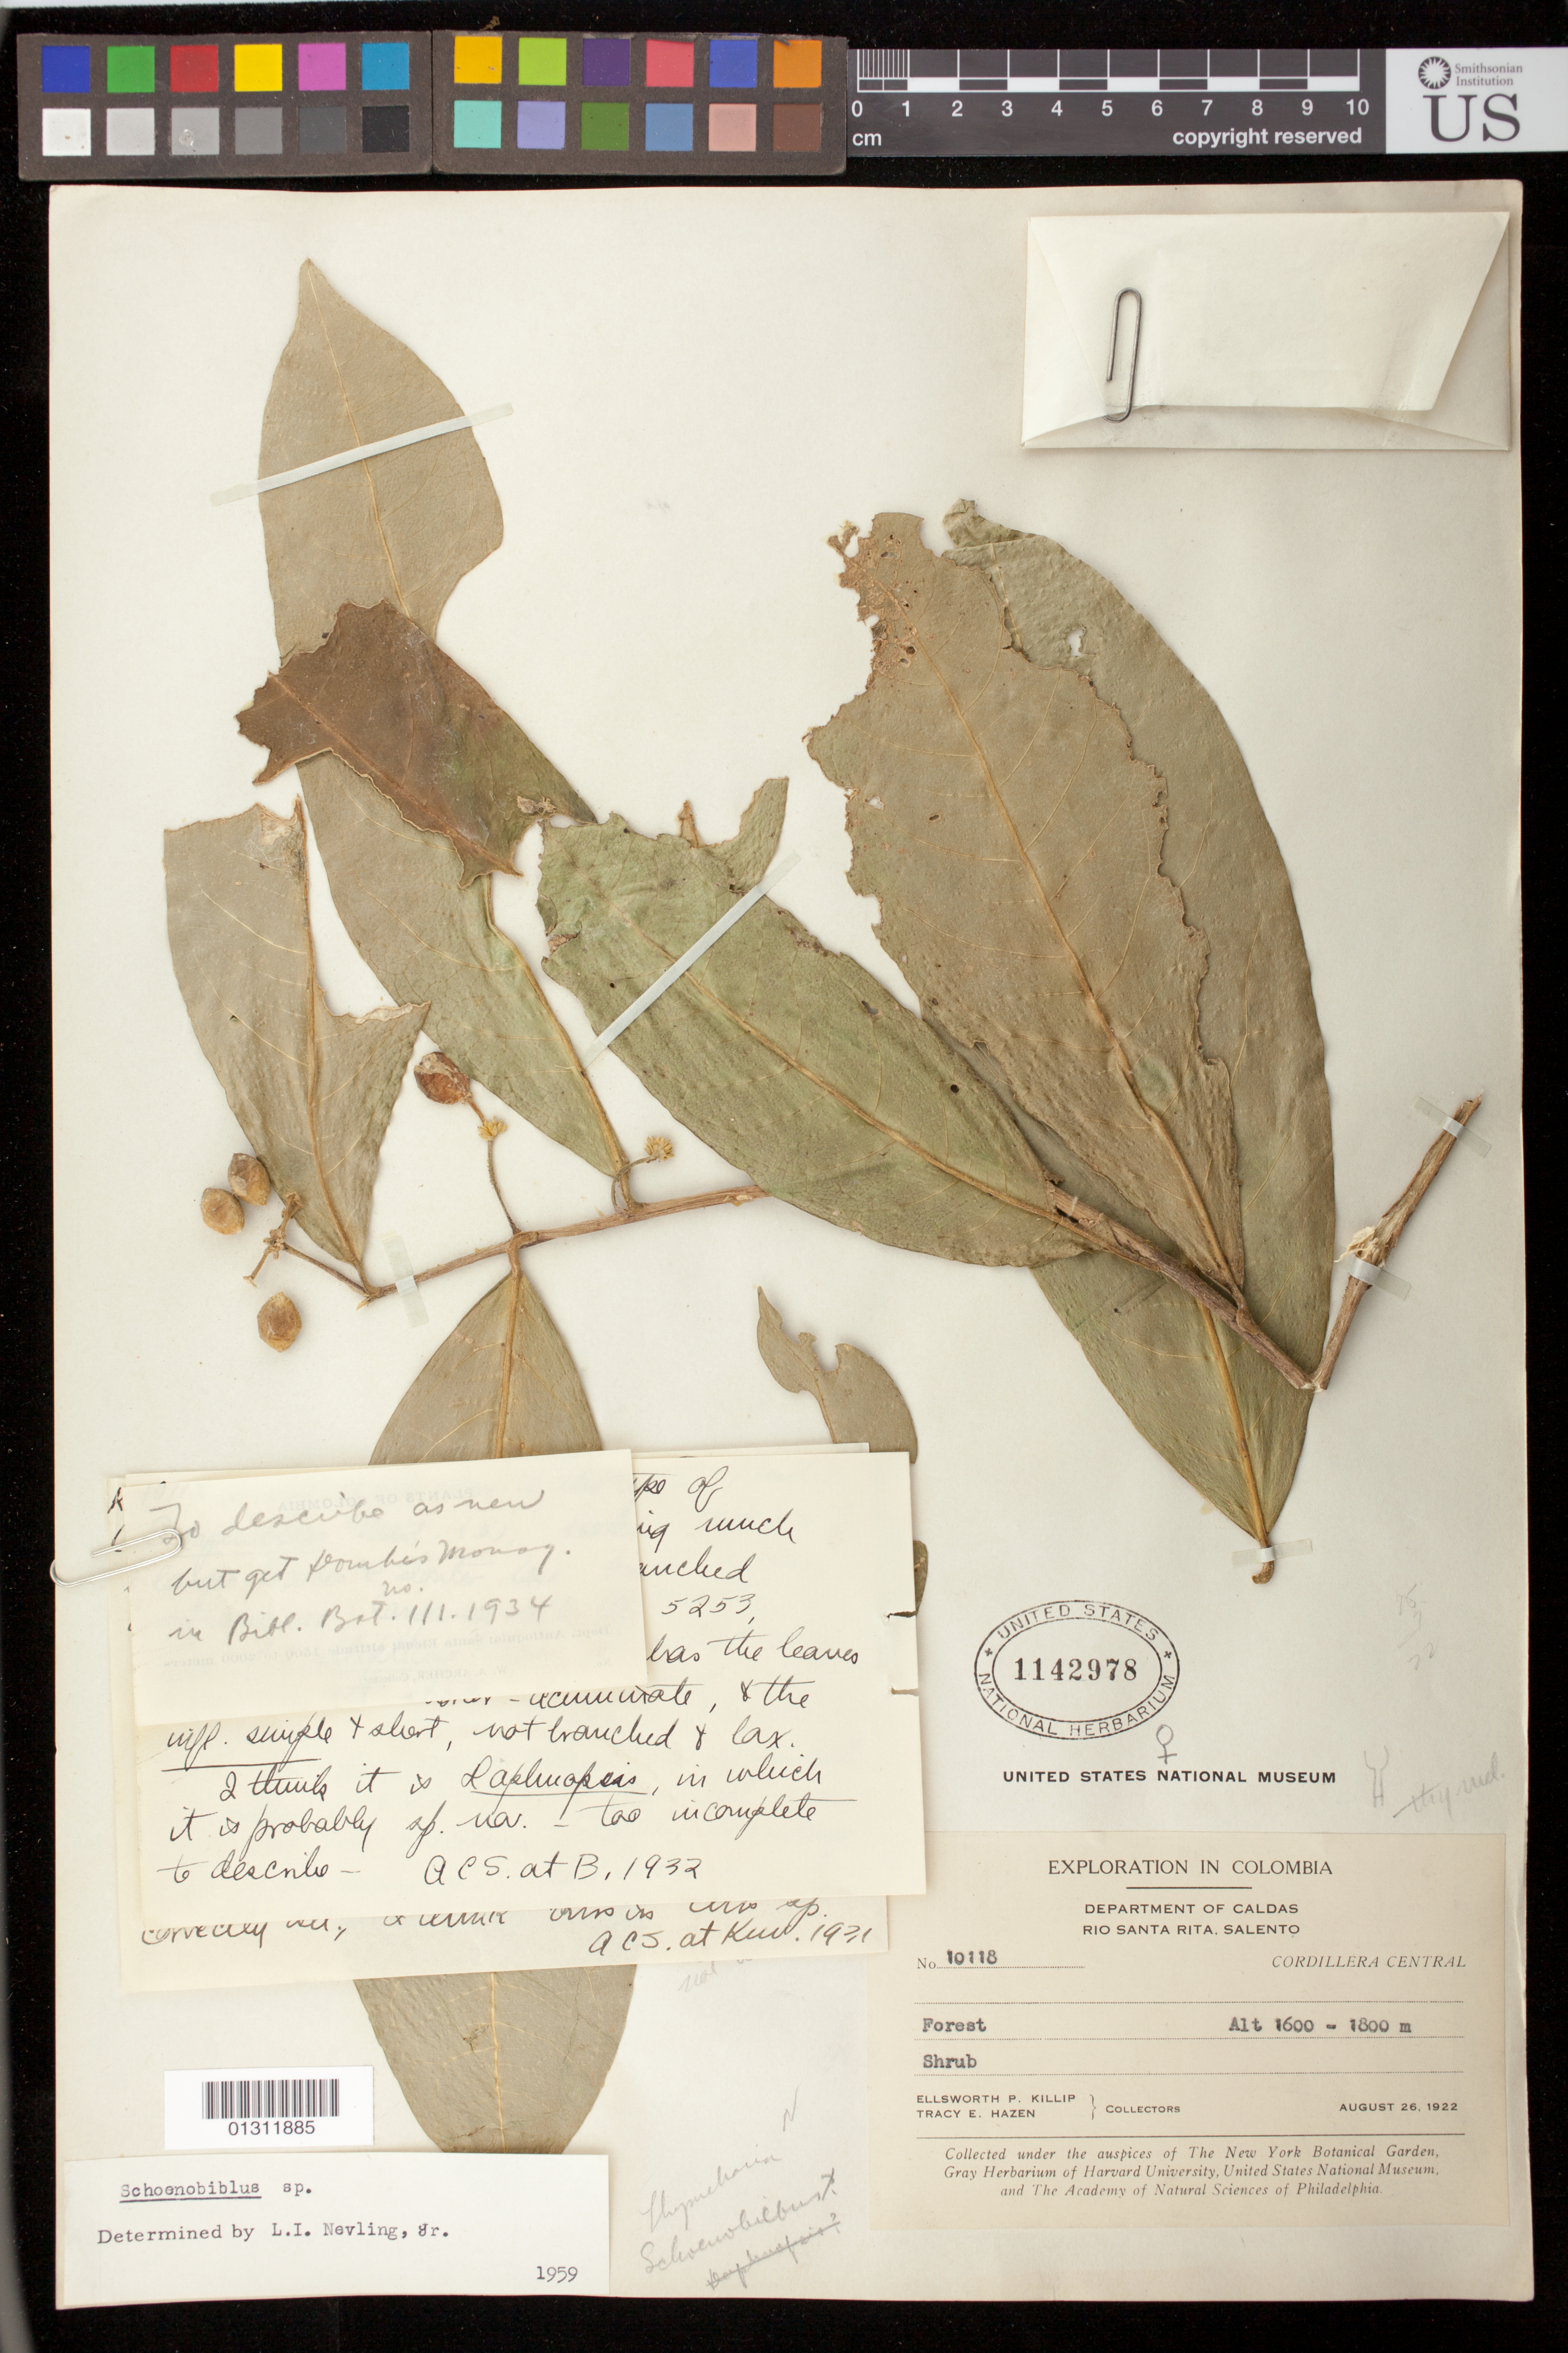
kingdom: Plantae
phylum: Tracheophyta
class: Magnoliopsida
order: Malvales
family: Thymelaeaceae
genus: Daphnopsis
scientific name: Daphnopsis anomala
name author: (Kunth) Domke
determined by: Rogers, Z. S.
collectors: E. P. Killip & T. E. Hazen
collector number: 10118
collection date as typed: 26 Aug 1922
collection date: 1922-08-26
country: Colombia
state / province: Caldas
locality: Rio Santa Rita, Salento, Cordillera Central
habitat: Forest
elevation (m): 1600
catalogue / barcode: US 1142978